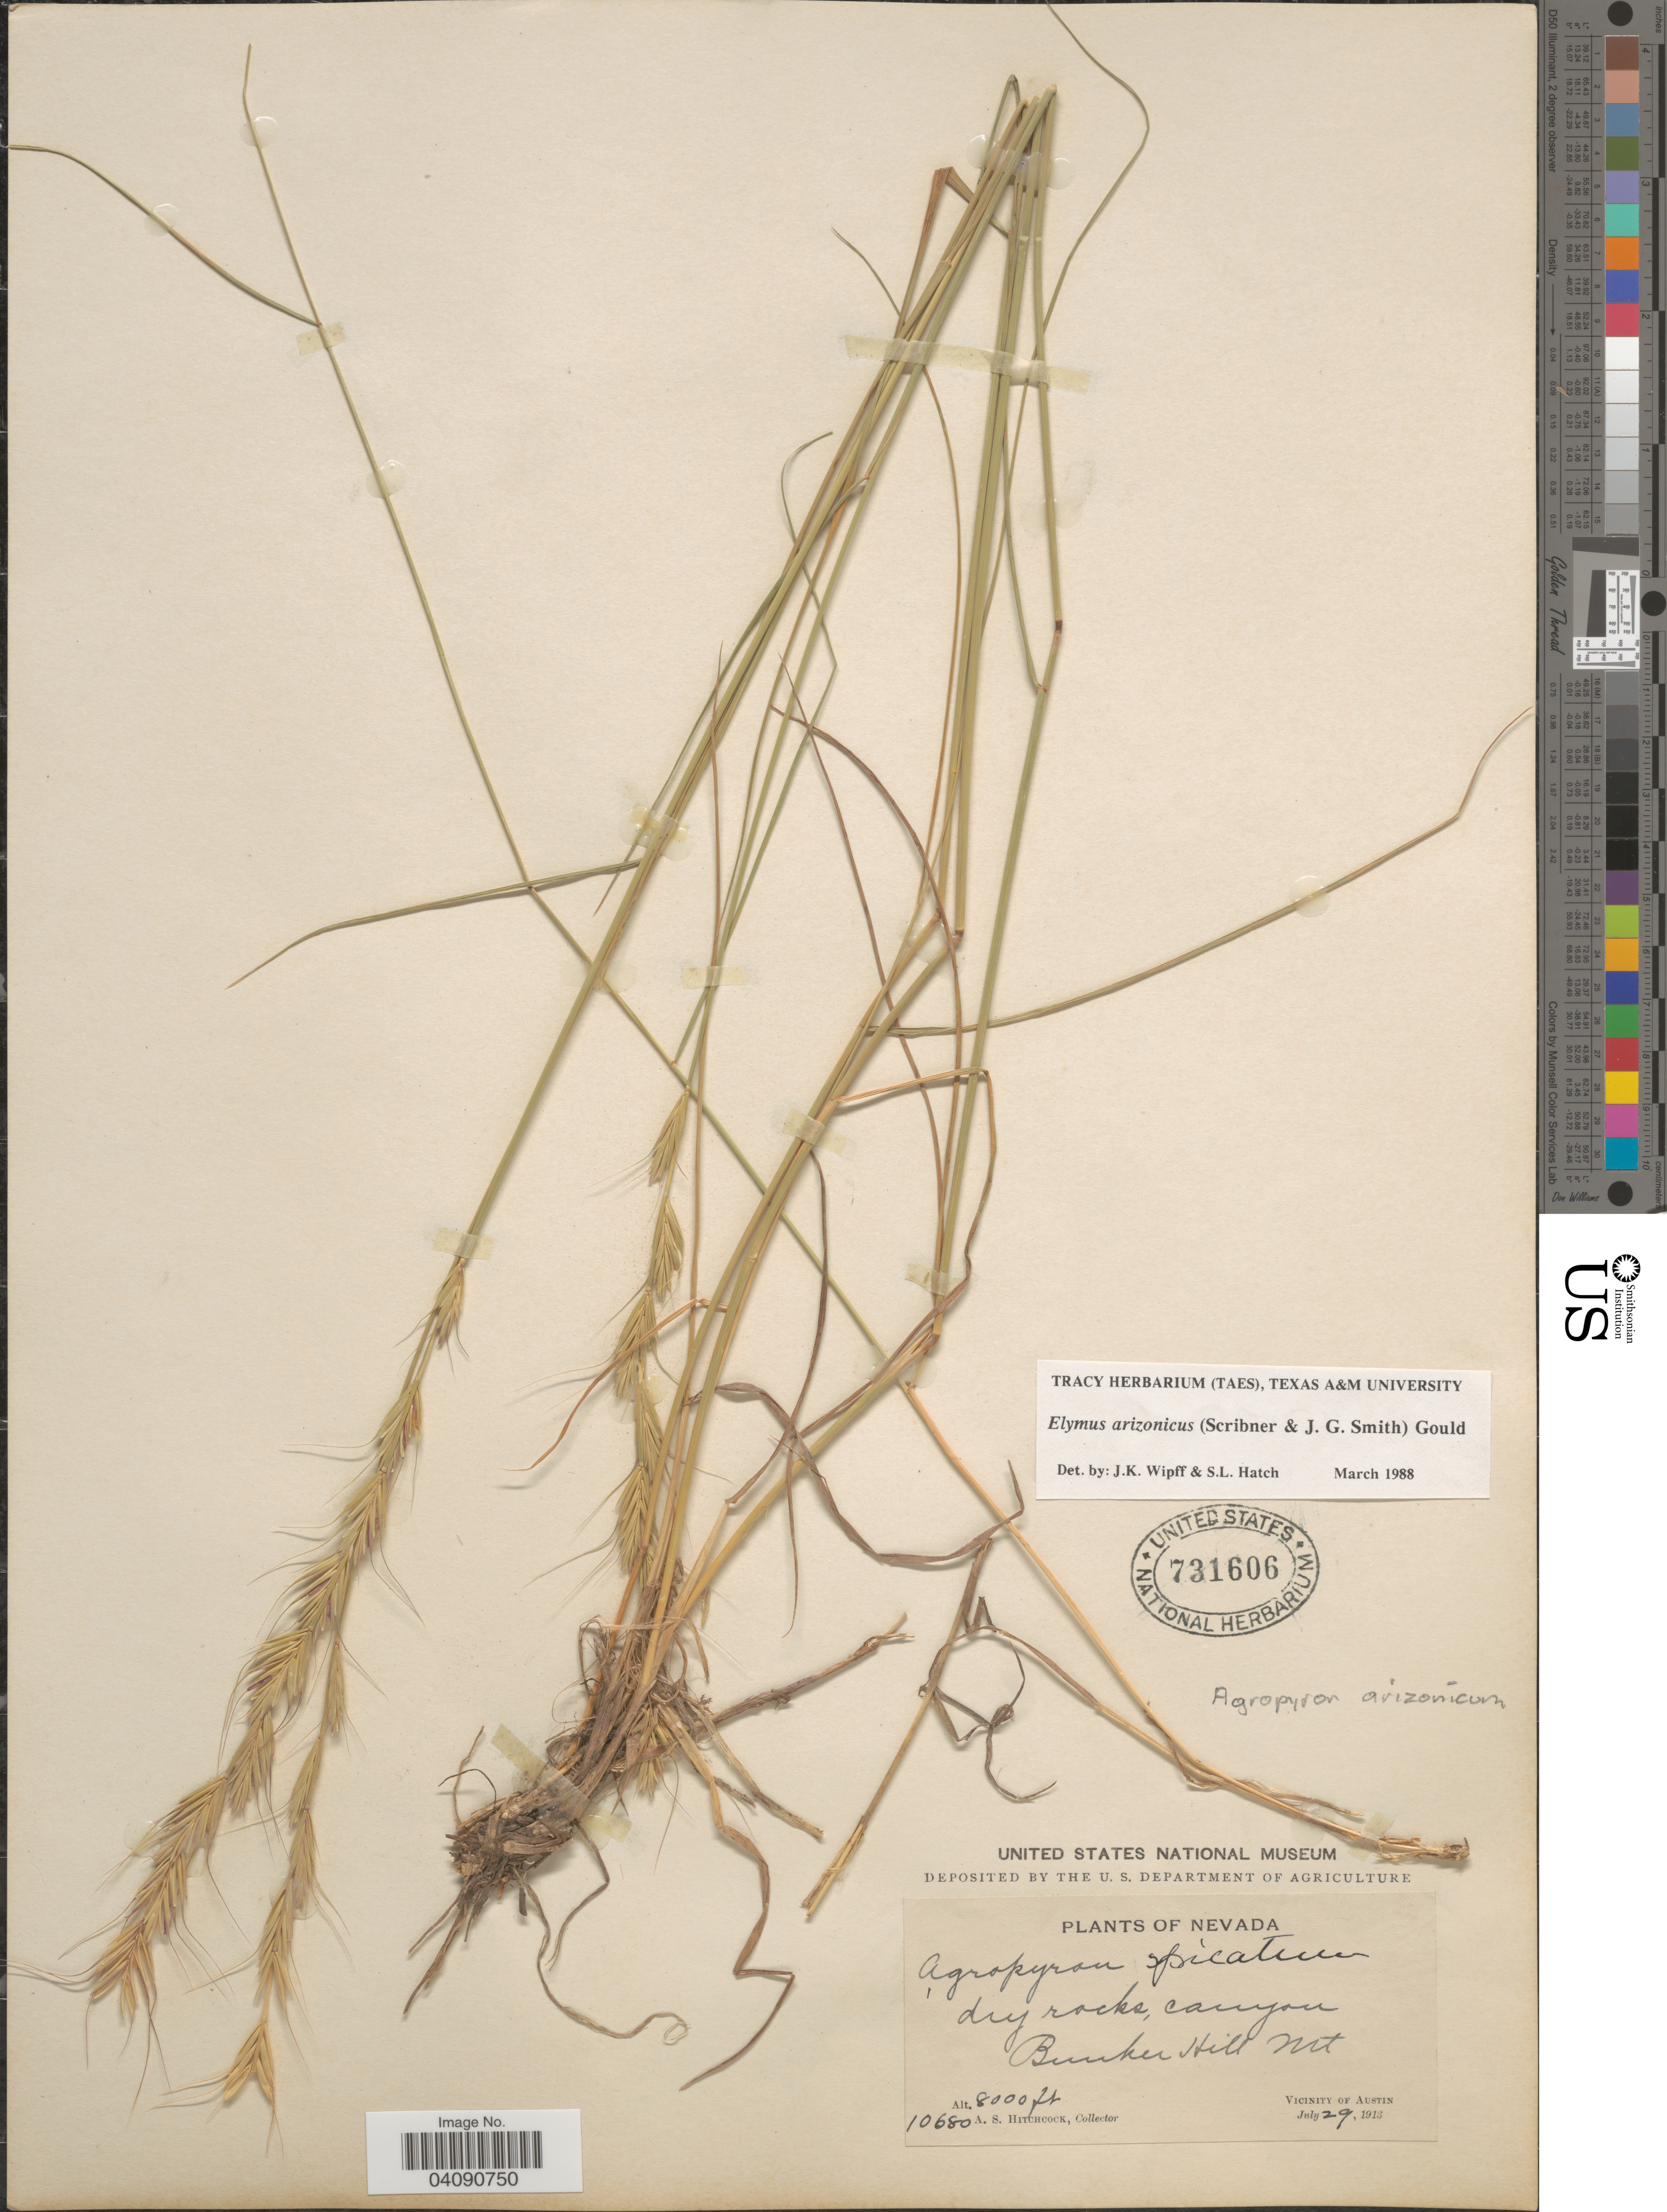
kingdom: Plantae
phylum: Tracheophyta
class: Liliopsida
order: Poales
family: Poaceae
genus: Elymus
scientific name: Elymus arizonicus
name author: (Scribn. & J.G. Sm.) Gould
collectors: A. S. Hitchcock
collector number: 10680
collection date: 1913-07-29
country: United States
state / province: Nevada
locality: Dry rocks, canyon. Bunker Hill Mt. Vicinity of Austin.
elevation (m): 2438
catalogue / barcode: US 731606